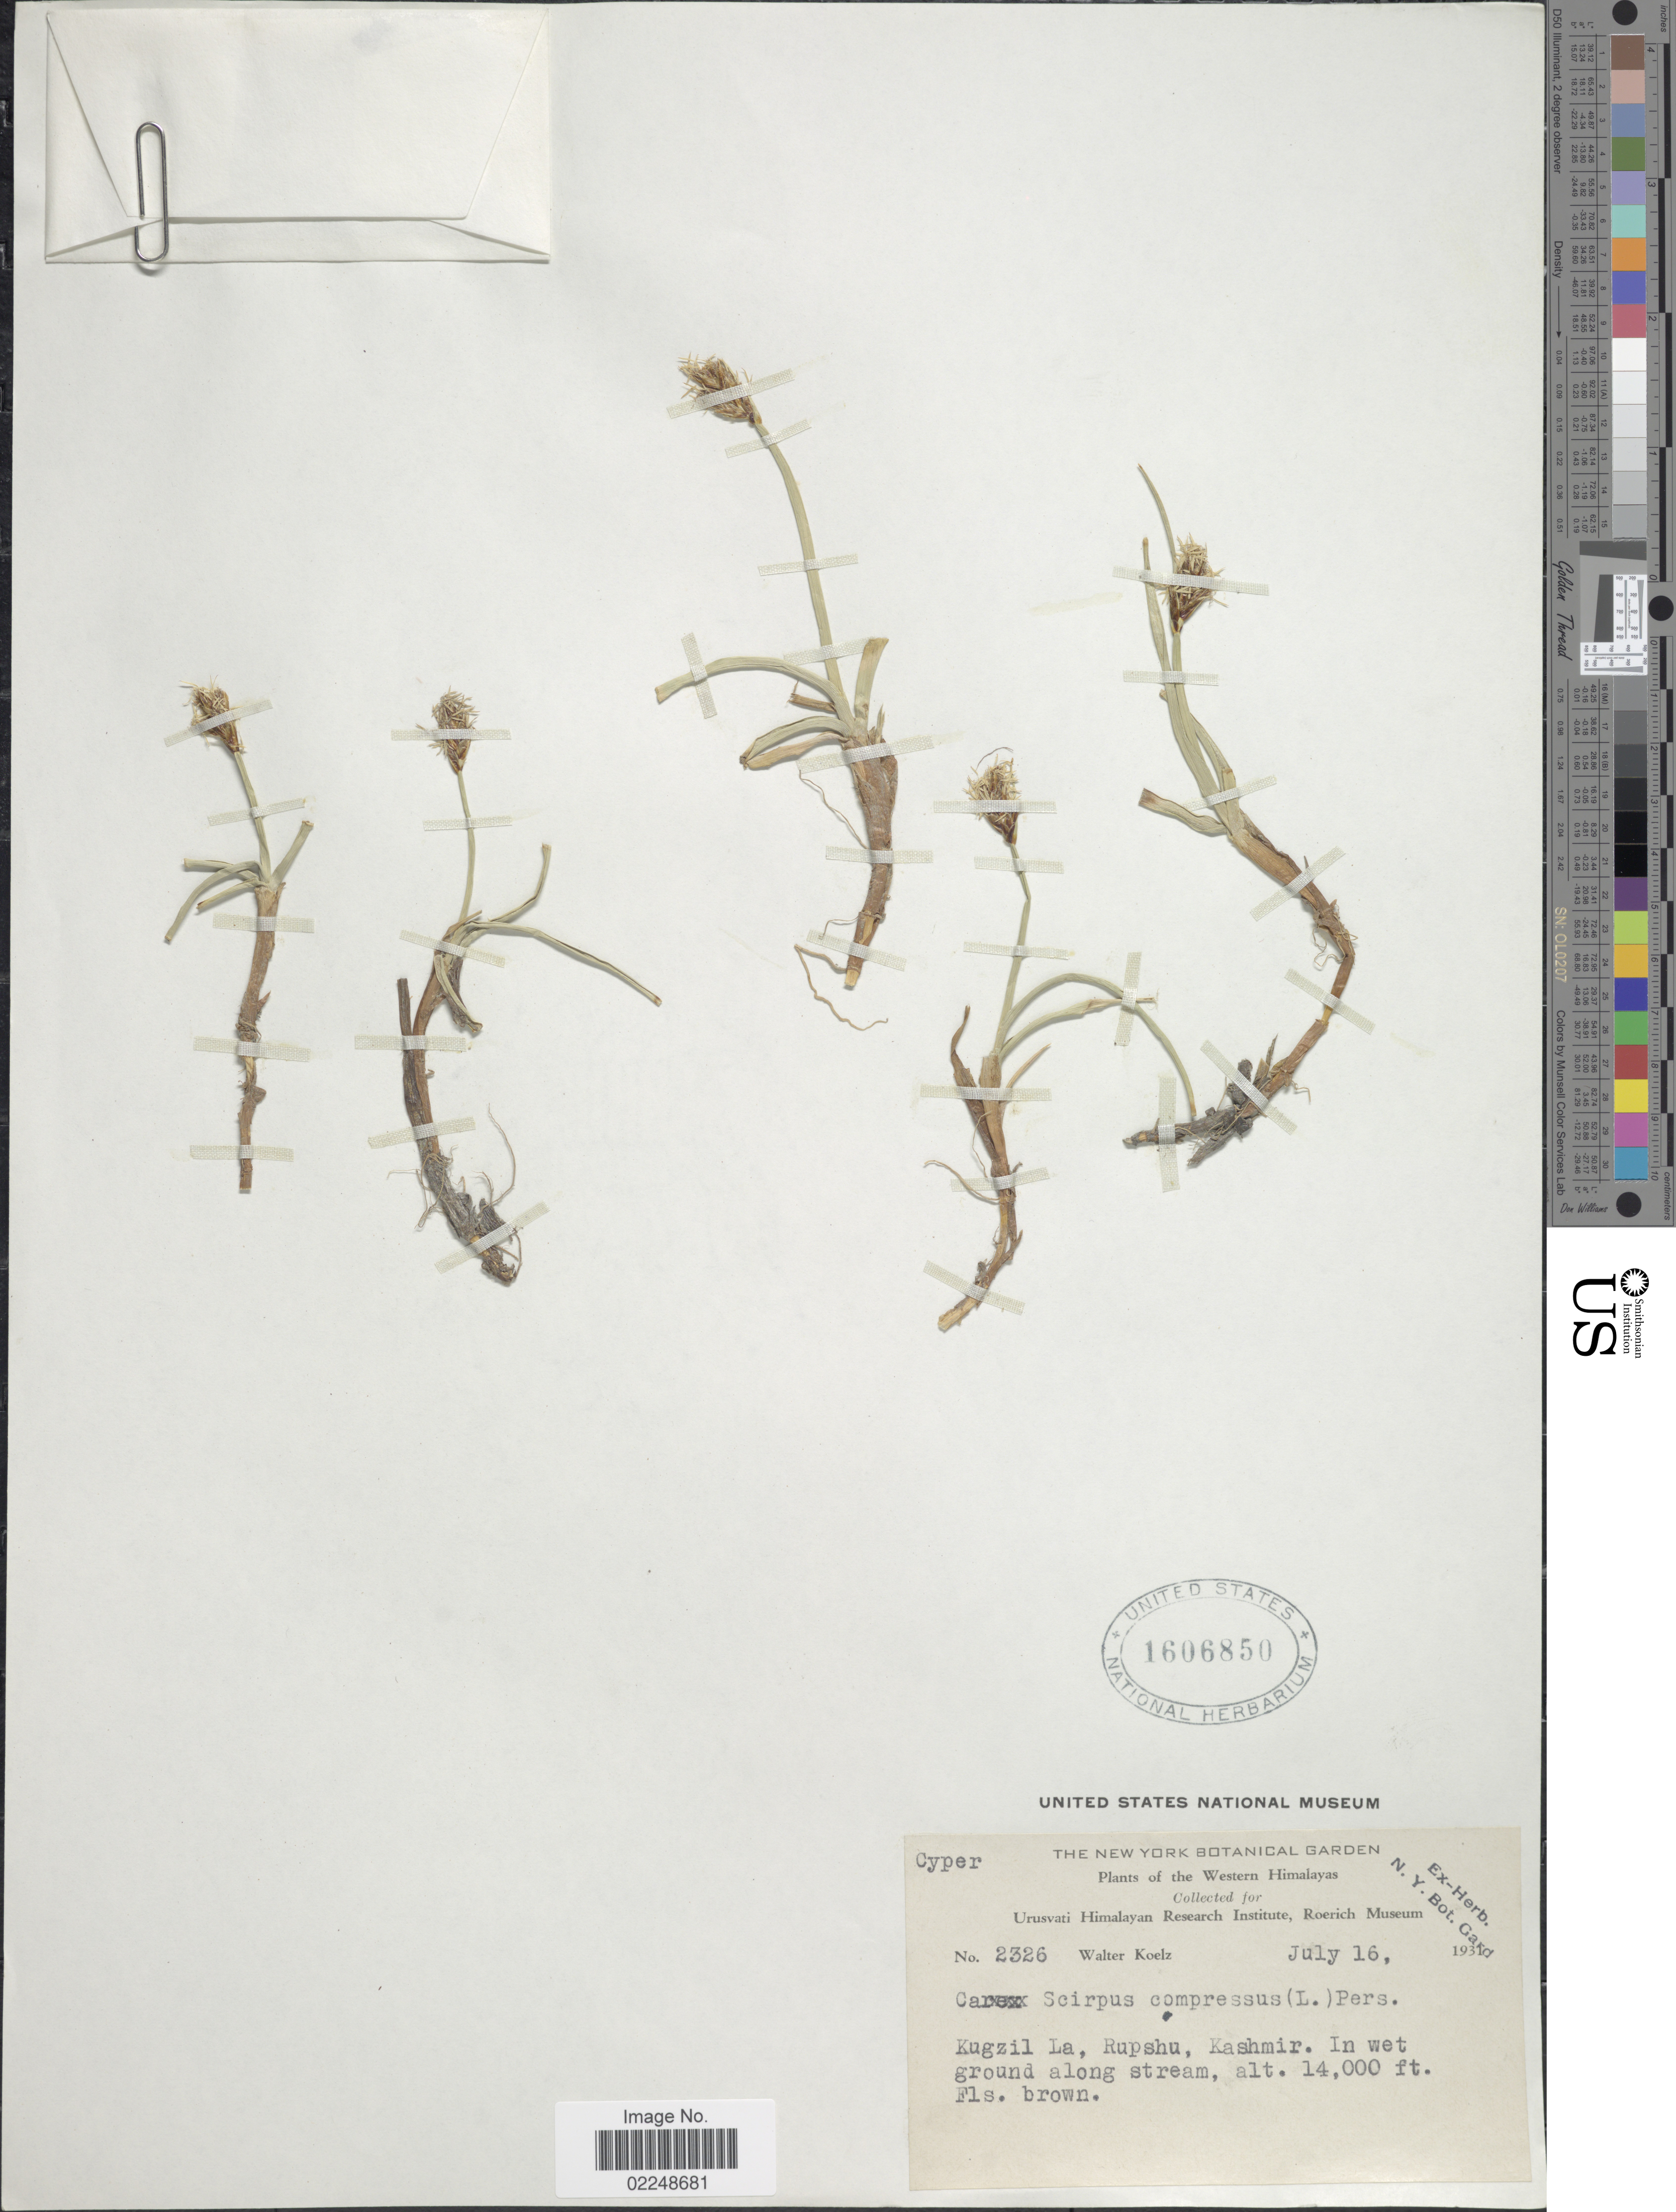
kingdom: Plantae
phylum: Tracheophyta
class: Liliopsida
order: Poales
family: Cyperaceae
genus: Blysmus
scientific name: Blysmus compressus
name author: (L.) Panzer ex Link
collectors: W. N. Koelz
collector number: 2326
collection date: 1931-07-16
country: India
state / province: Jammu and Kashmir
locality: Western Himalayas, Kugzil La, Rupshu, Kashmir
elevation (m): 4267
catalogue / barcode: US 1606850